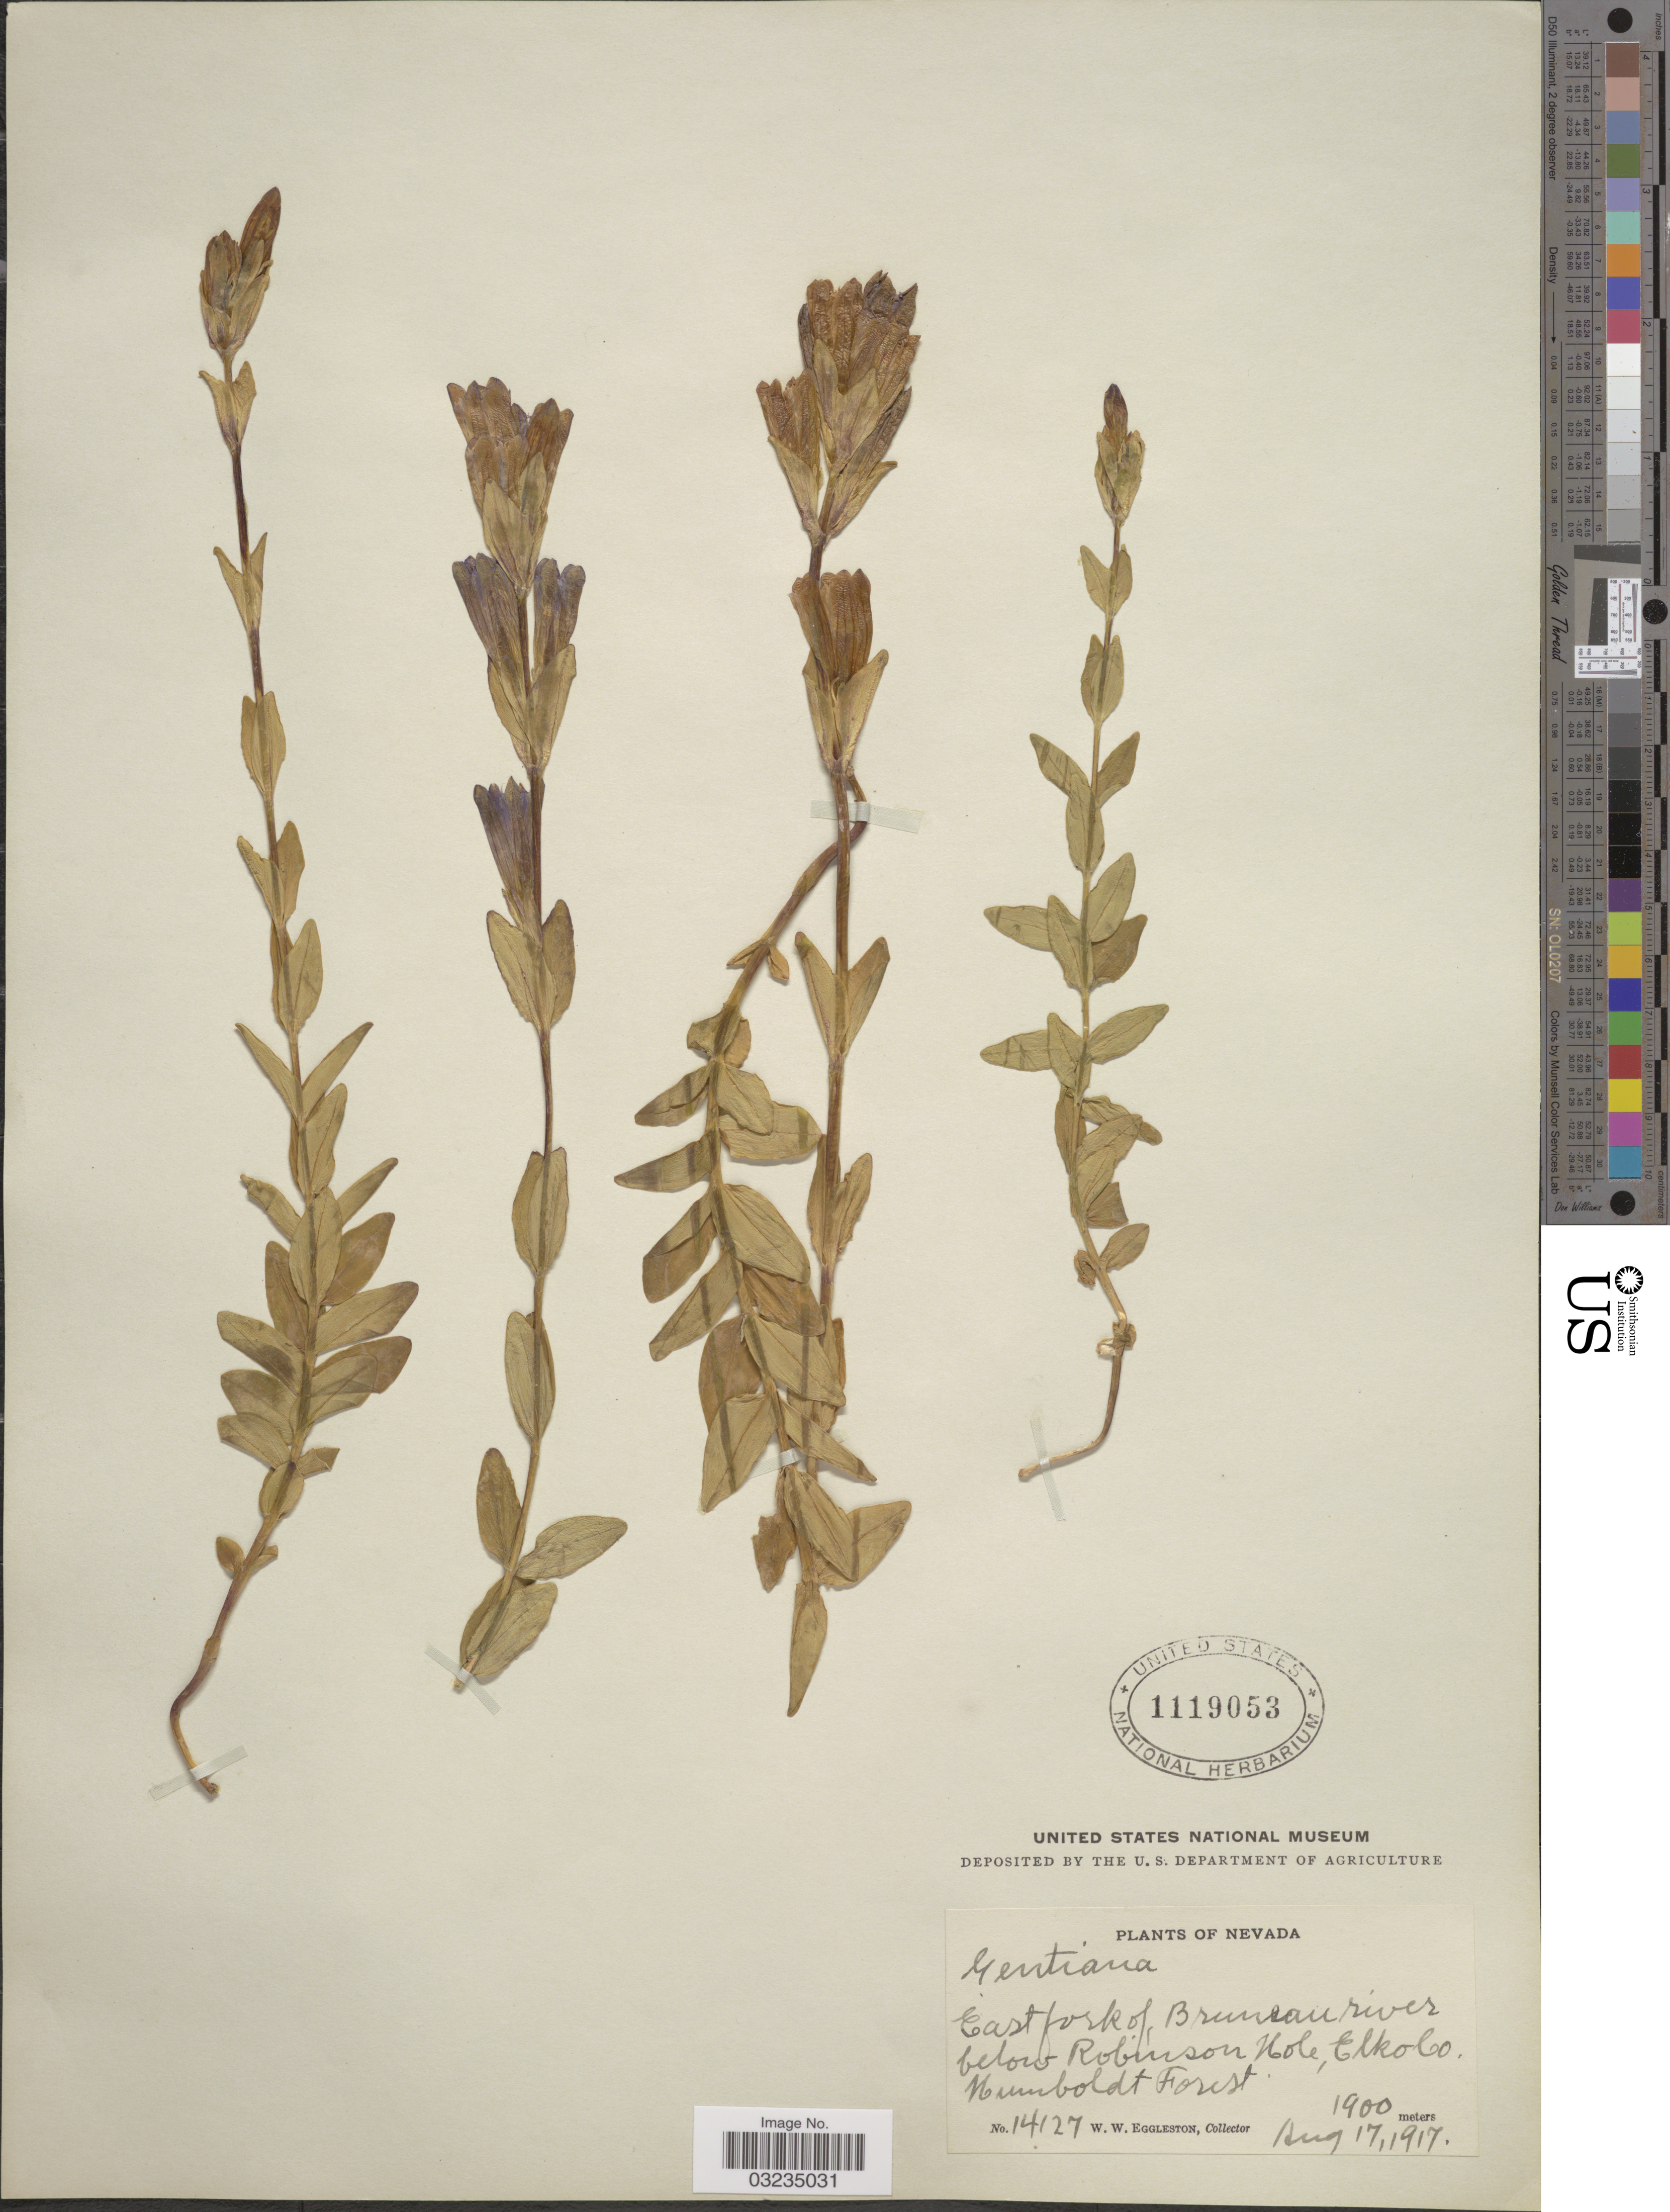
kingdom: Plantae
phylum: Tracheophyta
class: Magnoliopsida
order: Gentianales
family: Gentianaceae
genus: Gentiana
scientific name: Gentiana sp.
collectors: W. W. Eggleston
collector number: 14127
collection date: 1917-08-17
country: United States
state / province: Nevada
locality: East fork of Bruneau river below Robinson Hole, Elko Co. Humboldt Forest.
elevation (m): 1900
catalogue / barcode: US 1119053